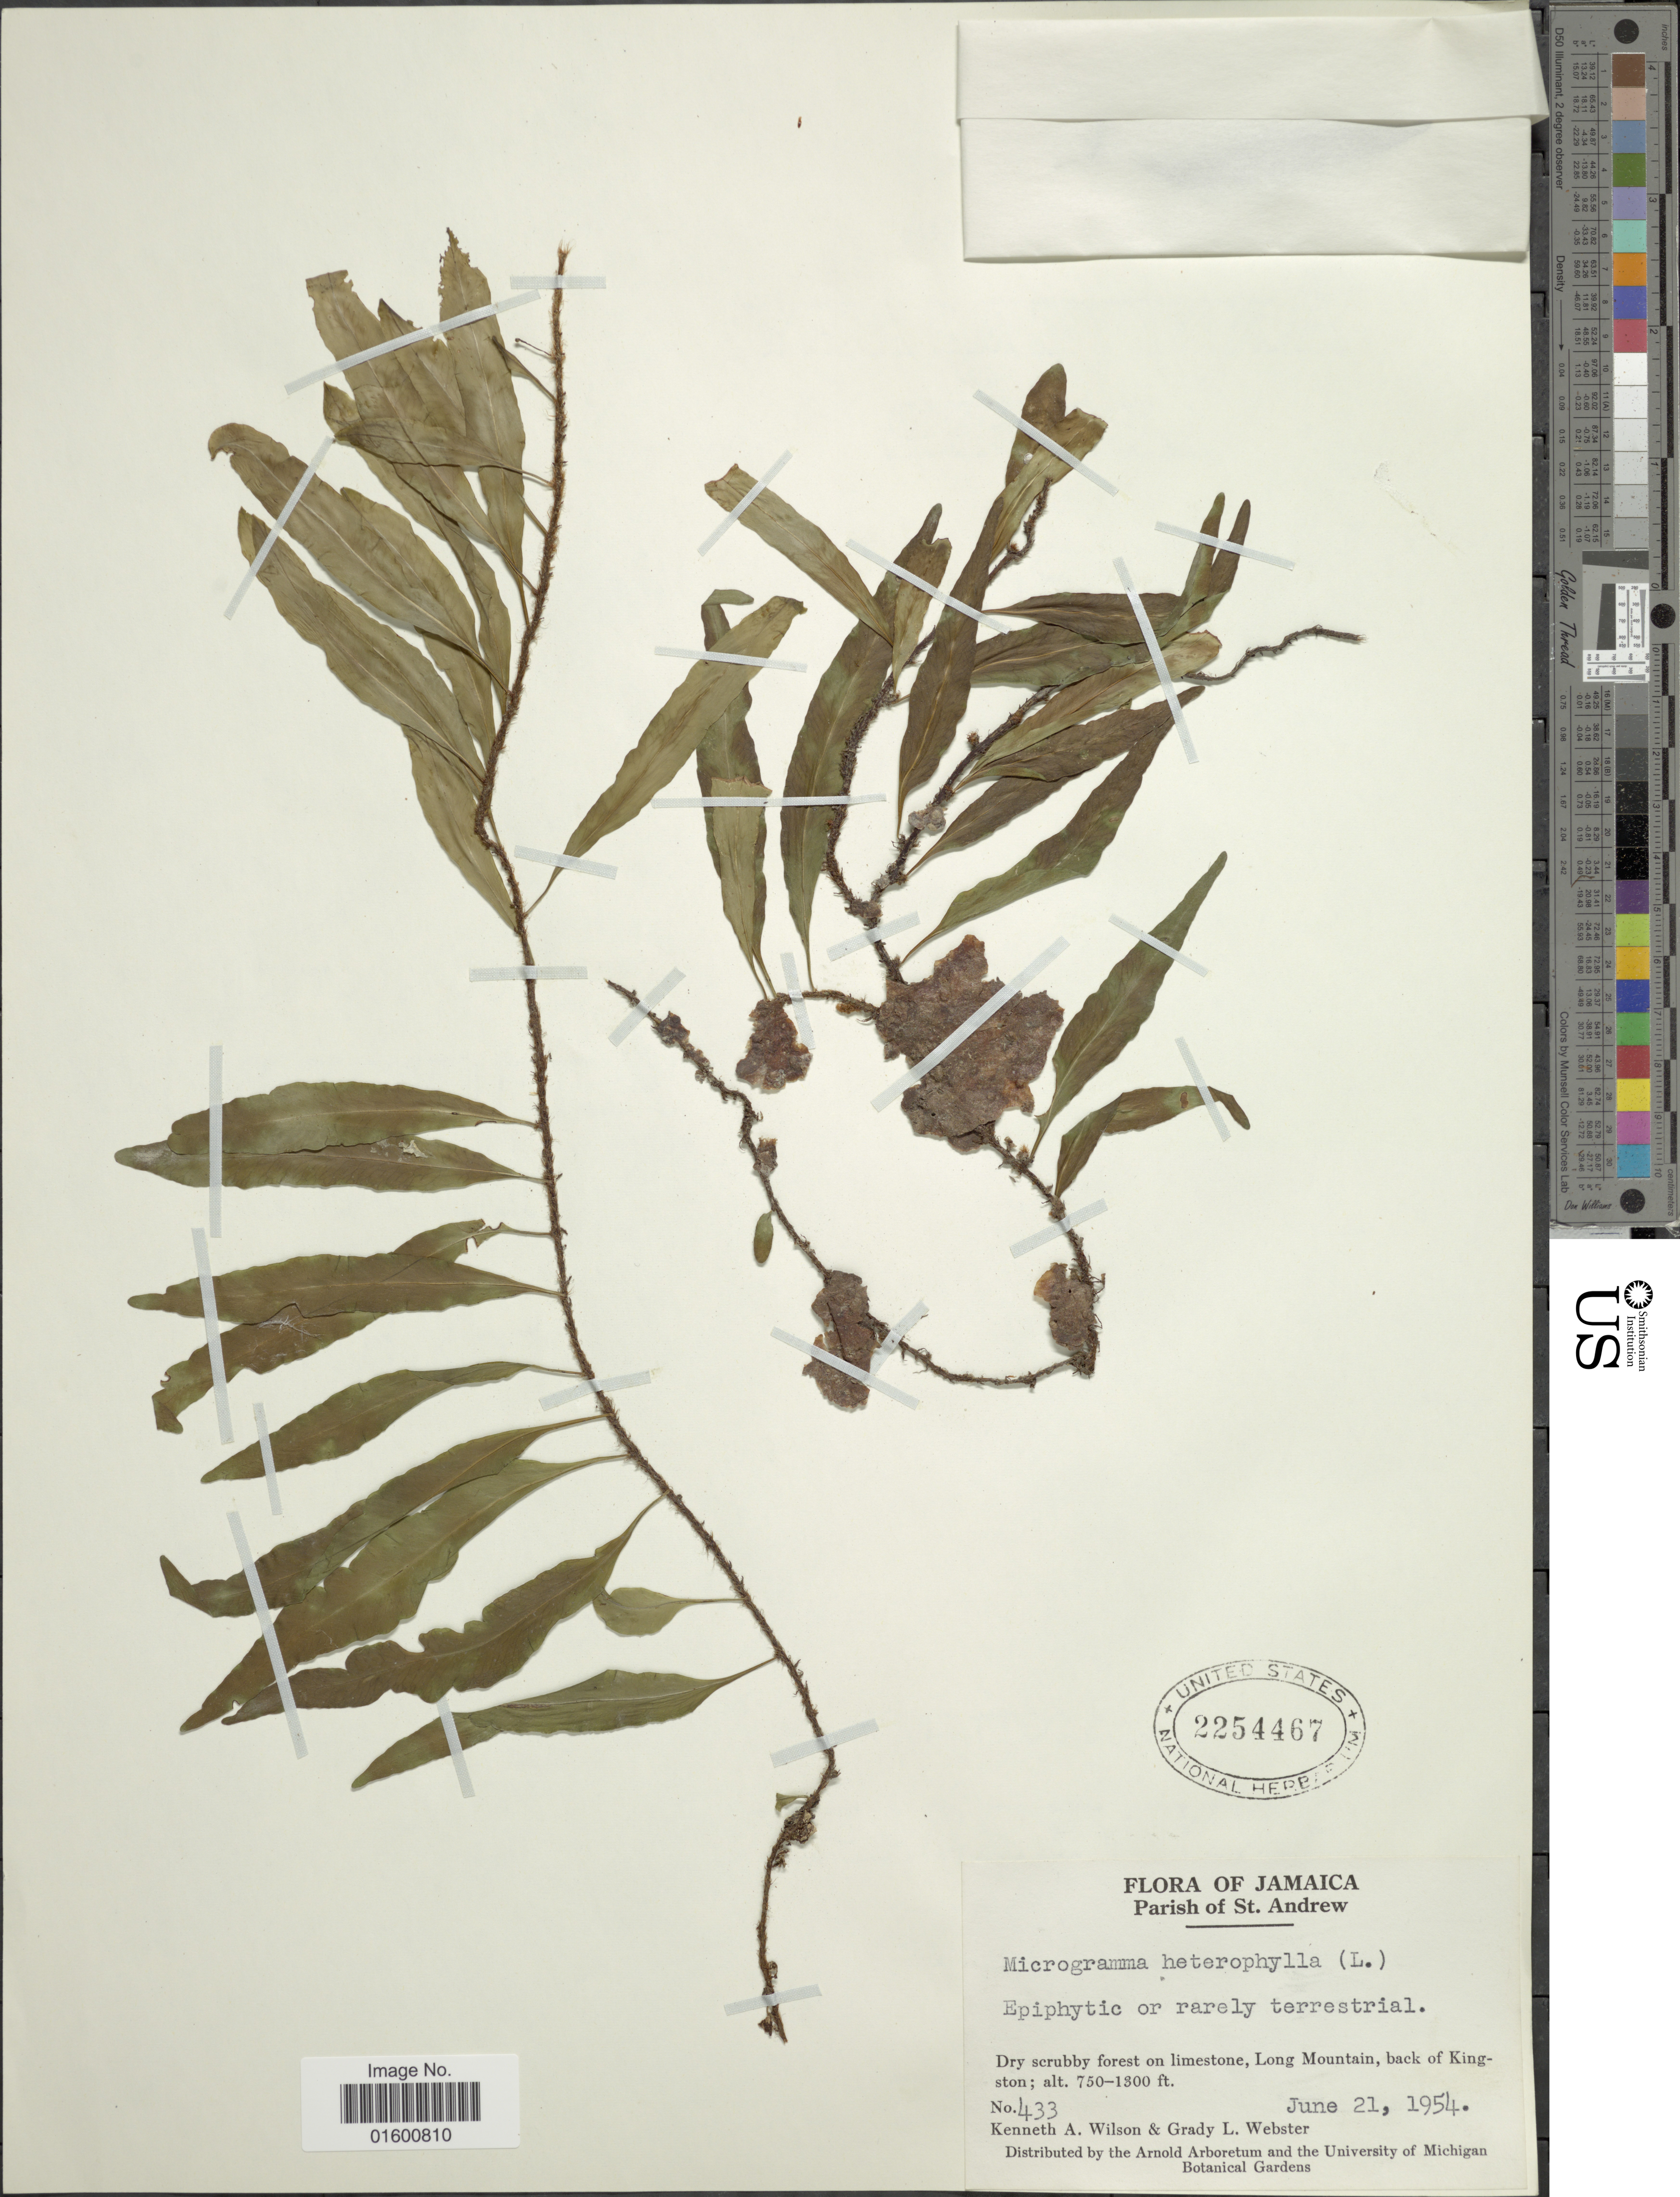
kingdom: Plantae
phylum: Tracheophyta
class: Polypodiopsida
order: Polypodiales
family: Polypodiaceae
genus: Microgramma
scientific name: Microgramma heterophylla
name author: (L.) Wherry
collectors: K. A. Wilson & G. L. Webster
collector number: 433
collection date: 1954-06-21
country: Jamaica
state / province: Saint Andrew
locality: Parish of St. Andrew, Lonf Mountain, back of Kingston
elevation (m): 229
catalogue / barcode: US 2254467